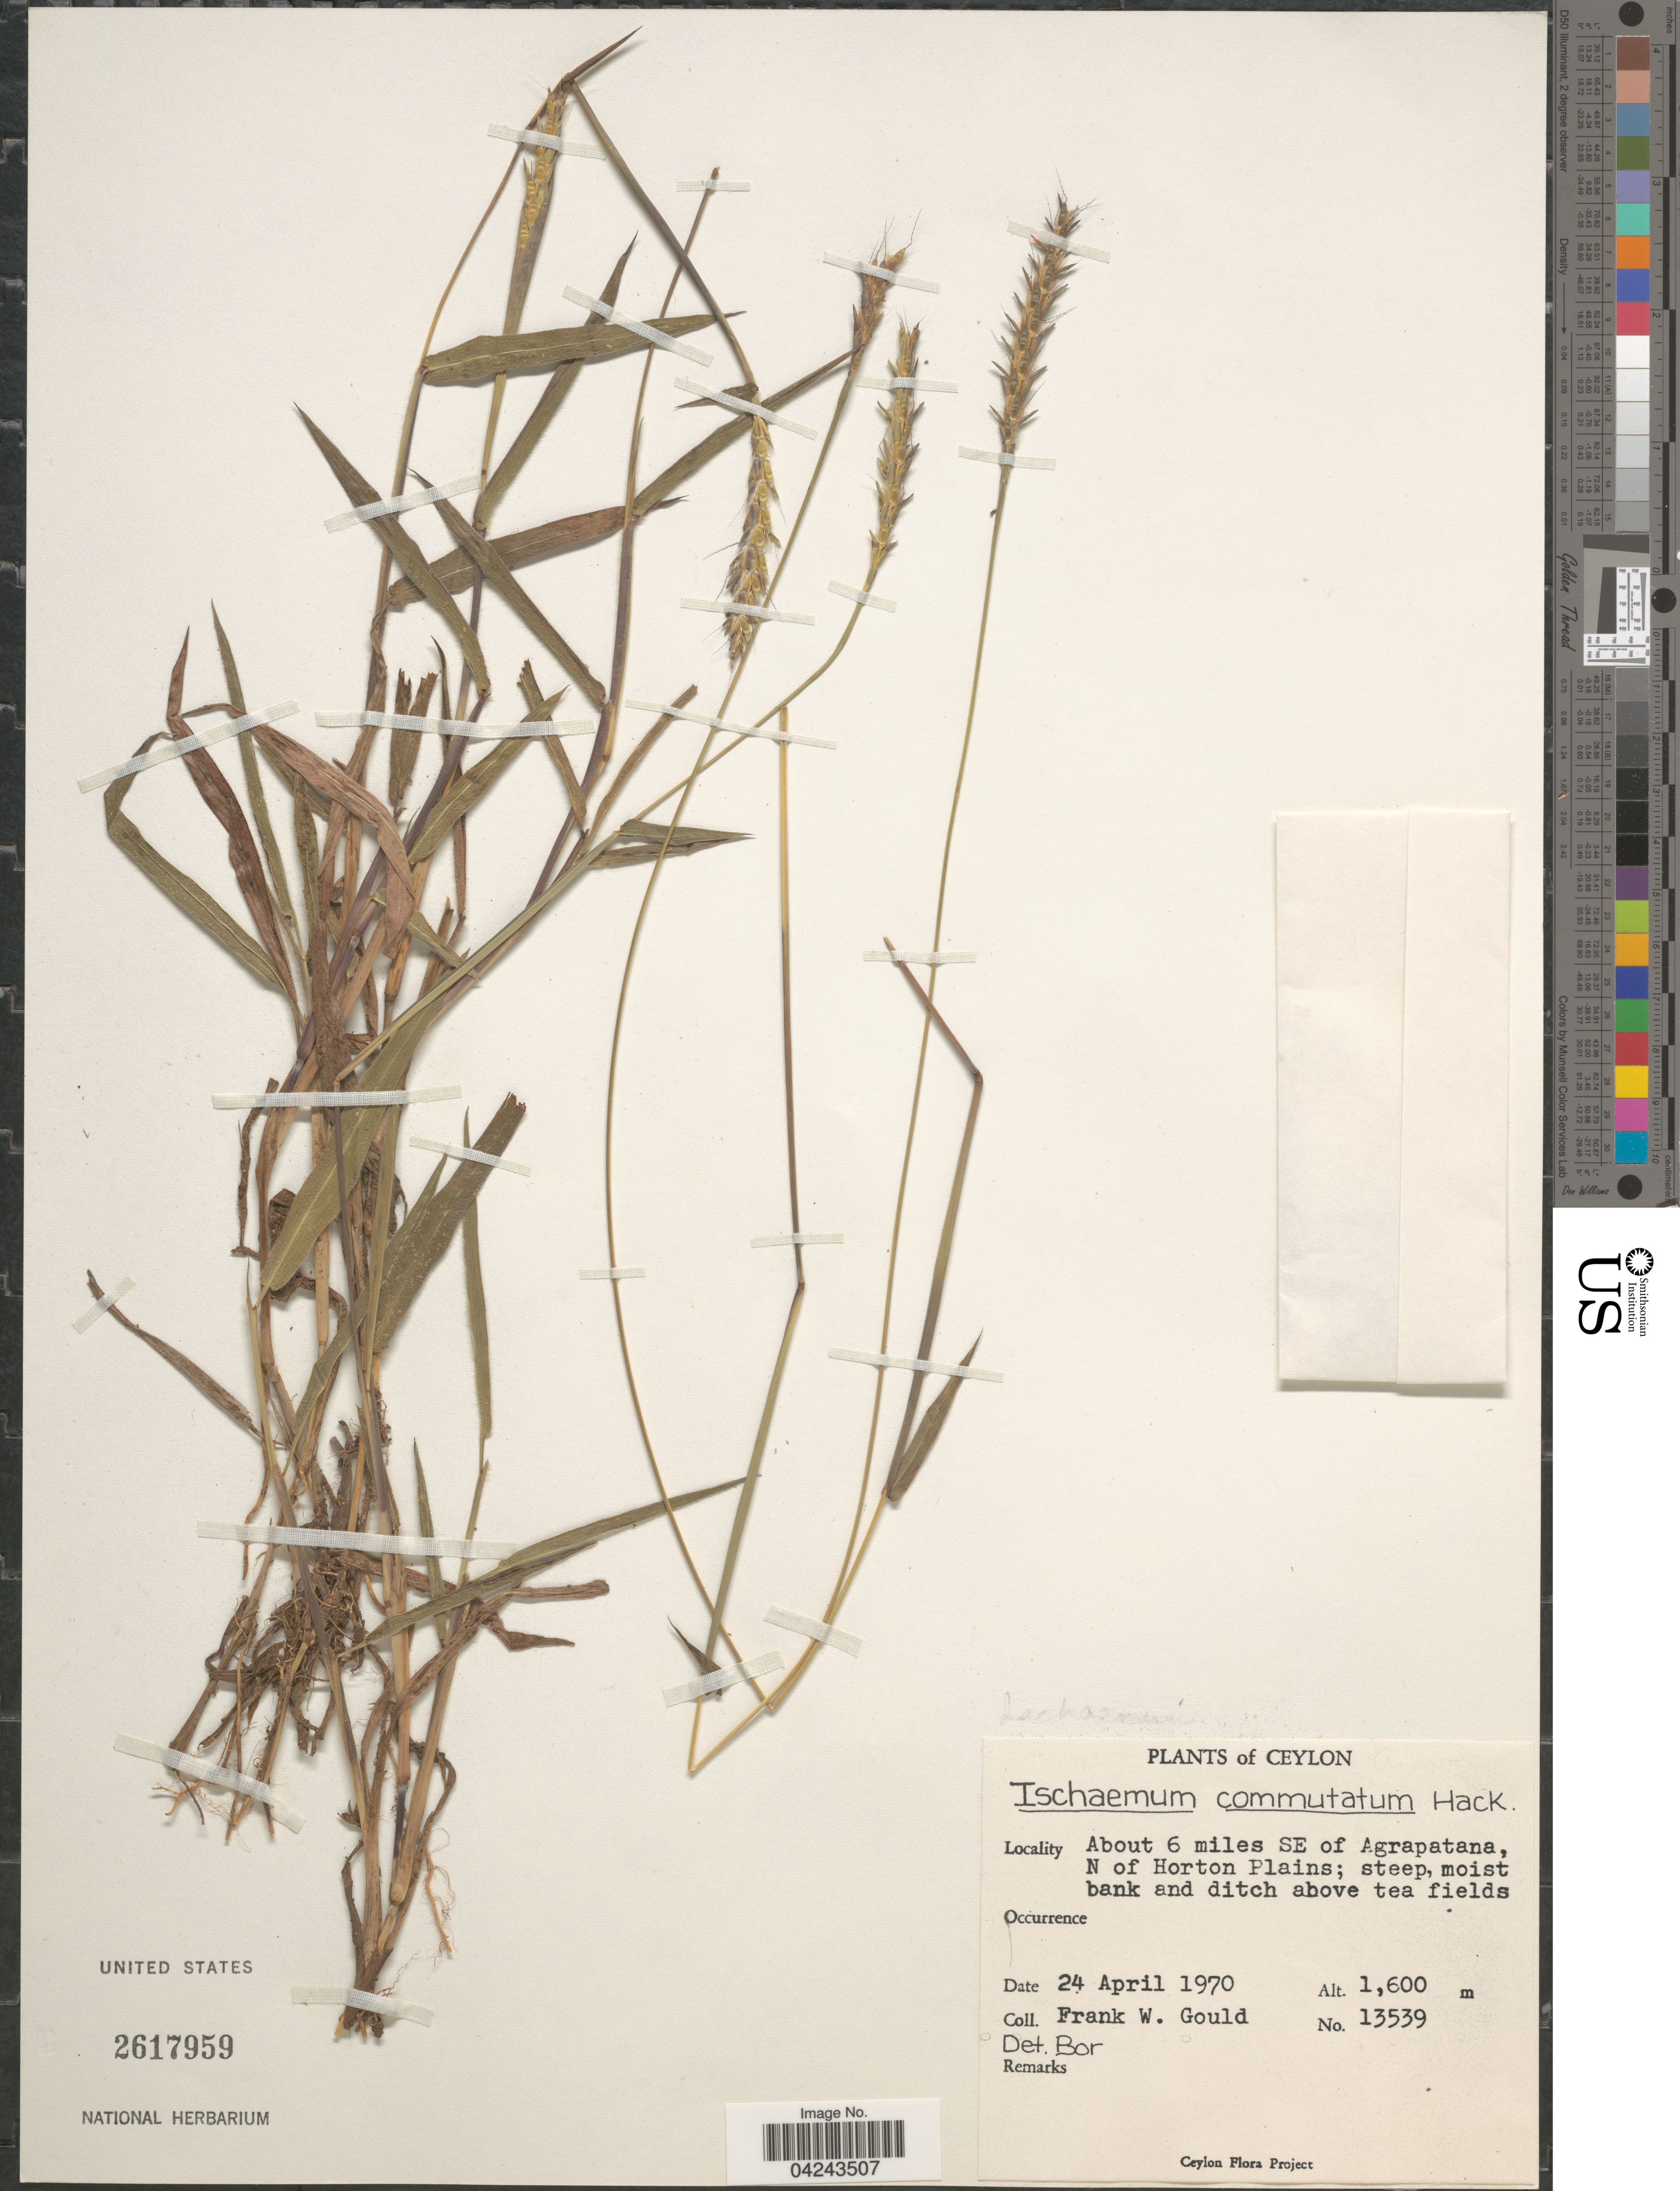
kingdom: Plantae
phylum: Tracheophyta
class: Liliopsida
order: Poales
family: Poaceae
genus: Ischaemum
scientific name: Ischaemum commutatum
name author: Hack.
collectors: F. W. Gould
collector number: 13539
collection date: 1970-04-24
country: Sri Lanka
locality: Ceylon. About 6 miles SE of Agrapatana, N of Horton Plains; steep, moist bank and ditch above tea fields.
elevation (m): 1600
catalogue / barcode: US 2617959